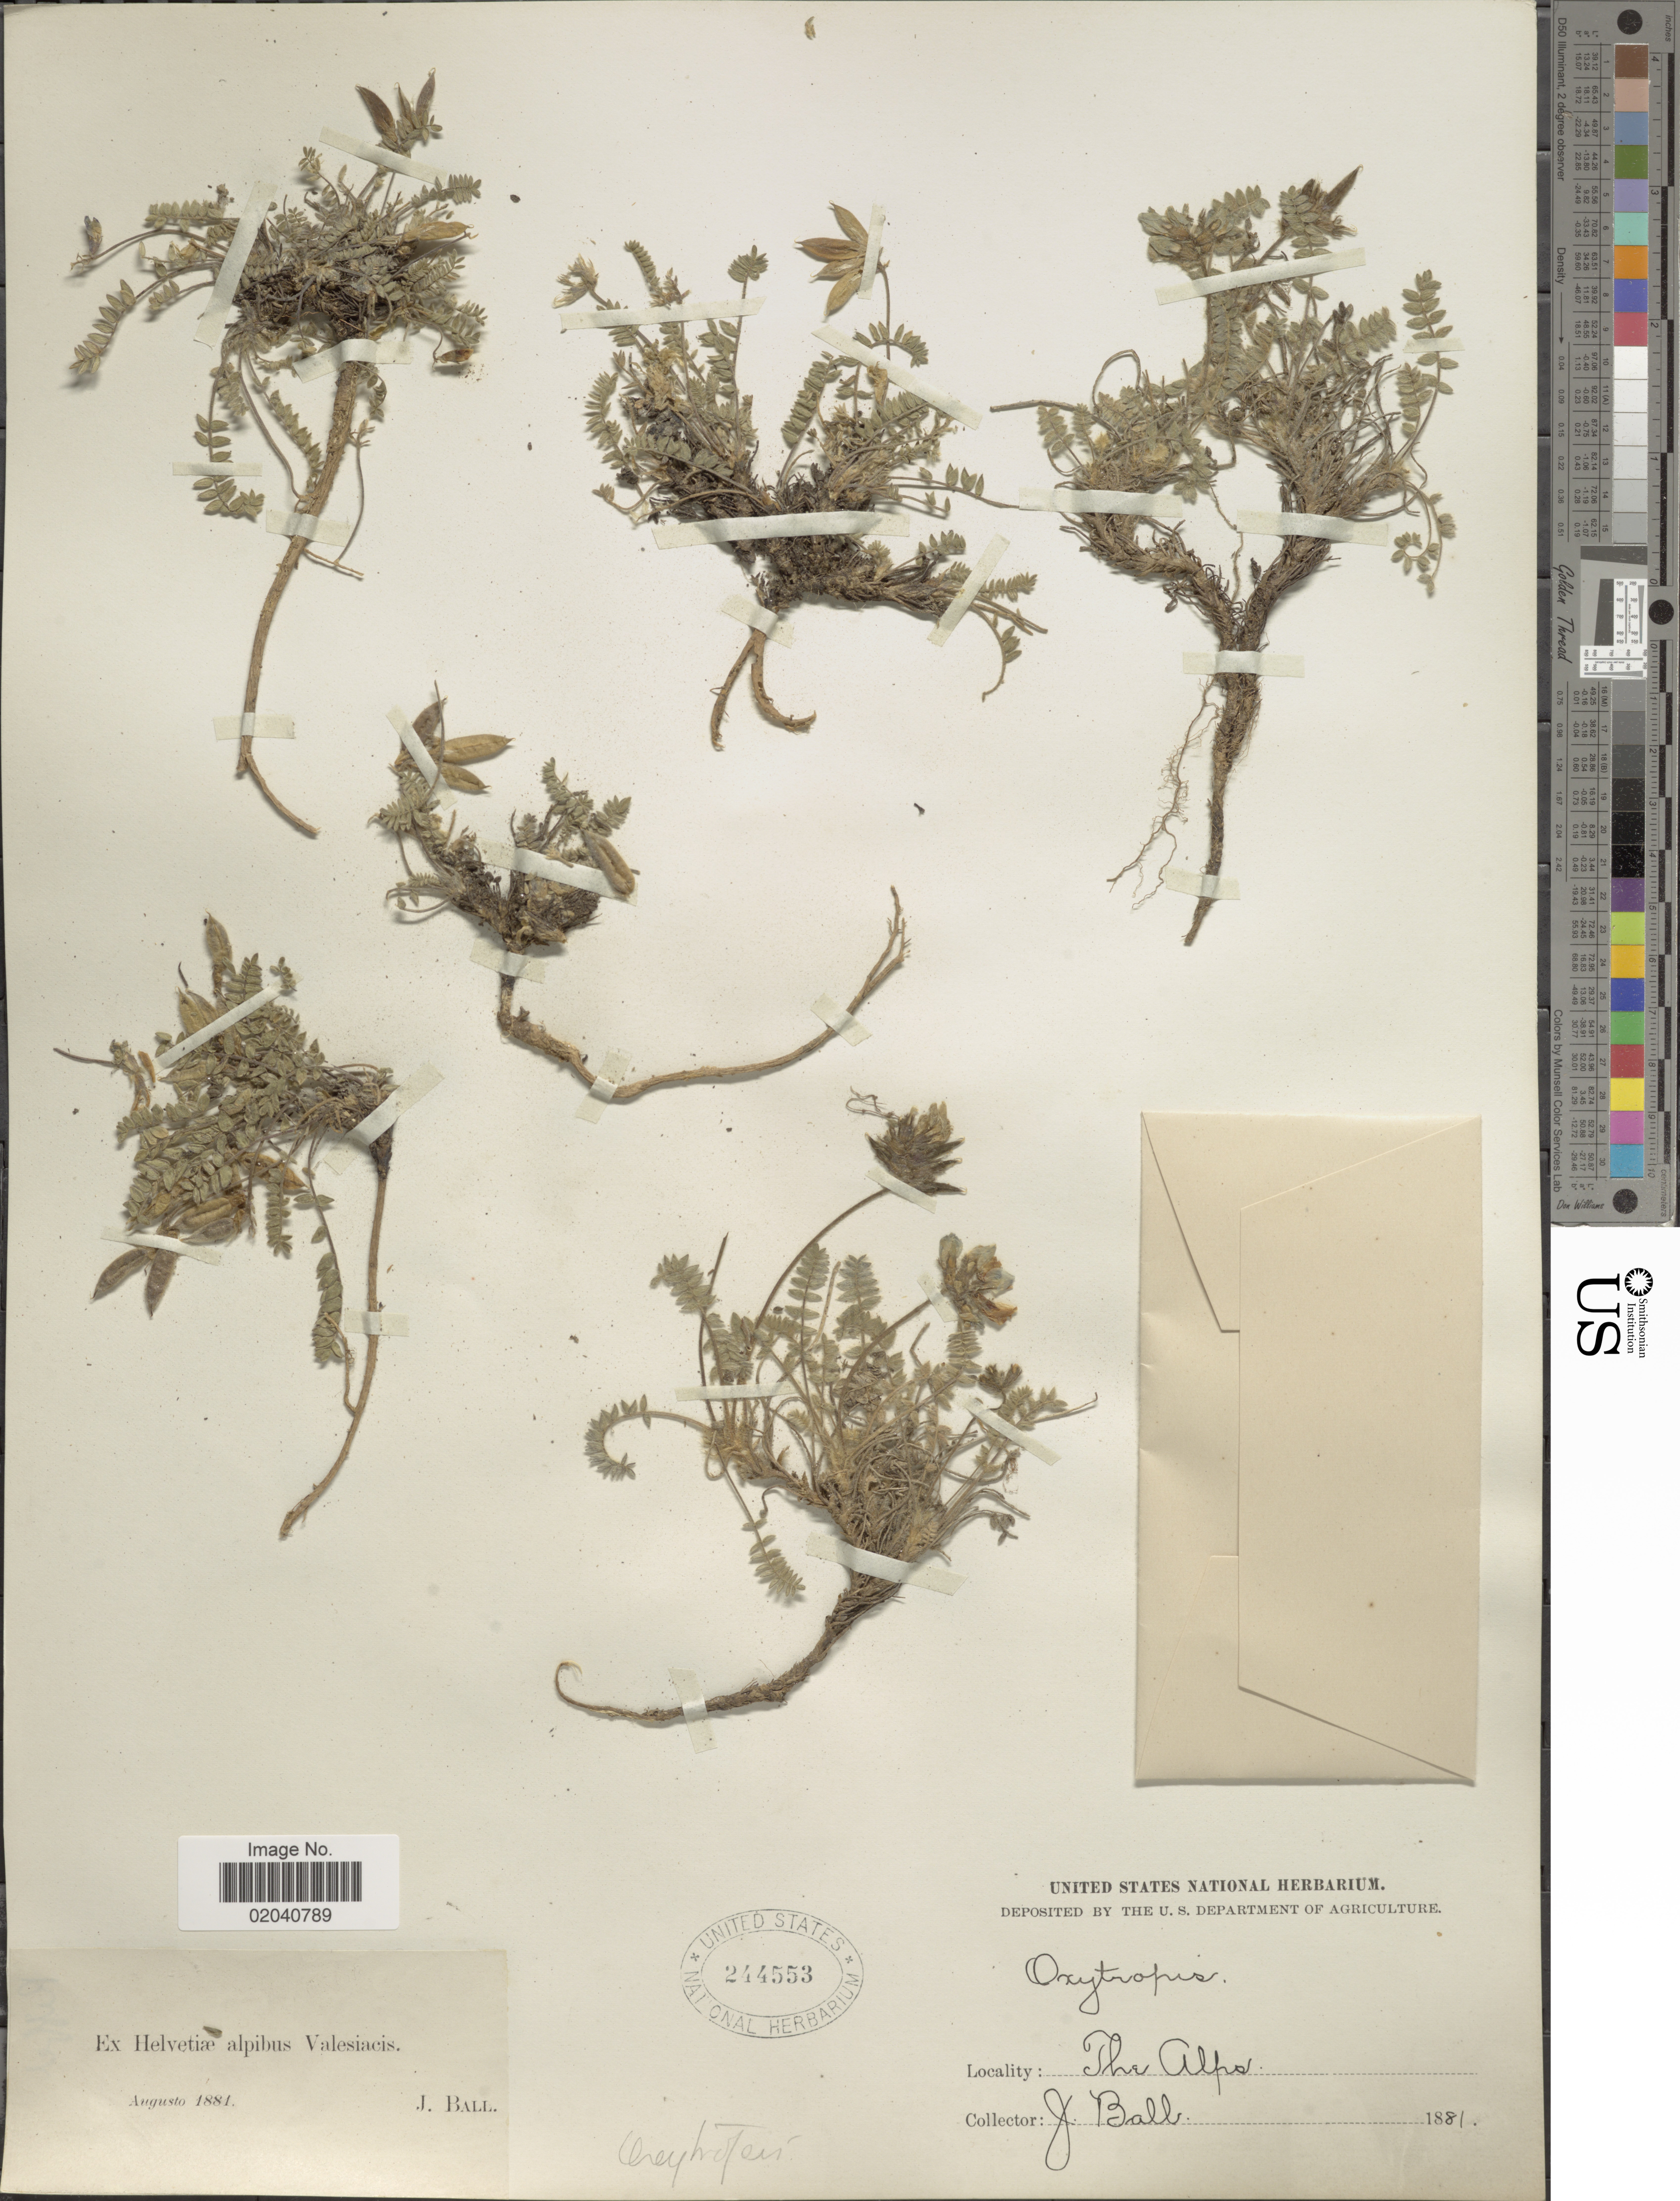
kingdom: Plantae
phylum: Tracheophyta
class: Magnoliopsida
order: Fabales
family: Fabaceae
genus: Oxytropis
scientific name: Oxytropis sp.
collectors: J. Ball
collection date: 1881-08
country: Switzerland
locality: Helvetiæ alpibus Valesiacis, The Alps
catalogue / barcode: US 244553